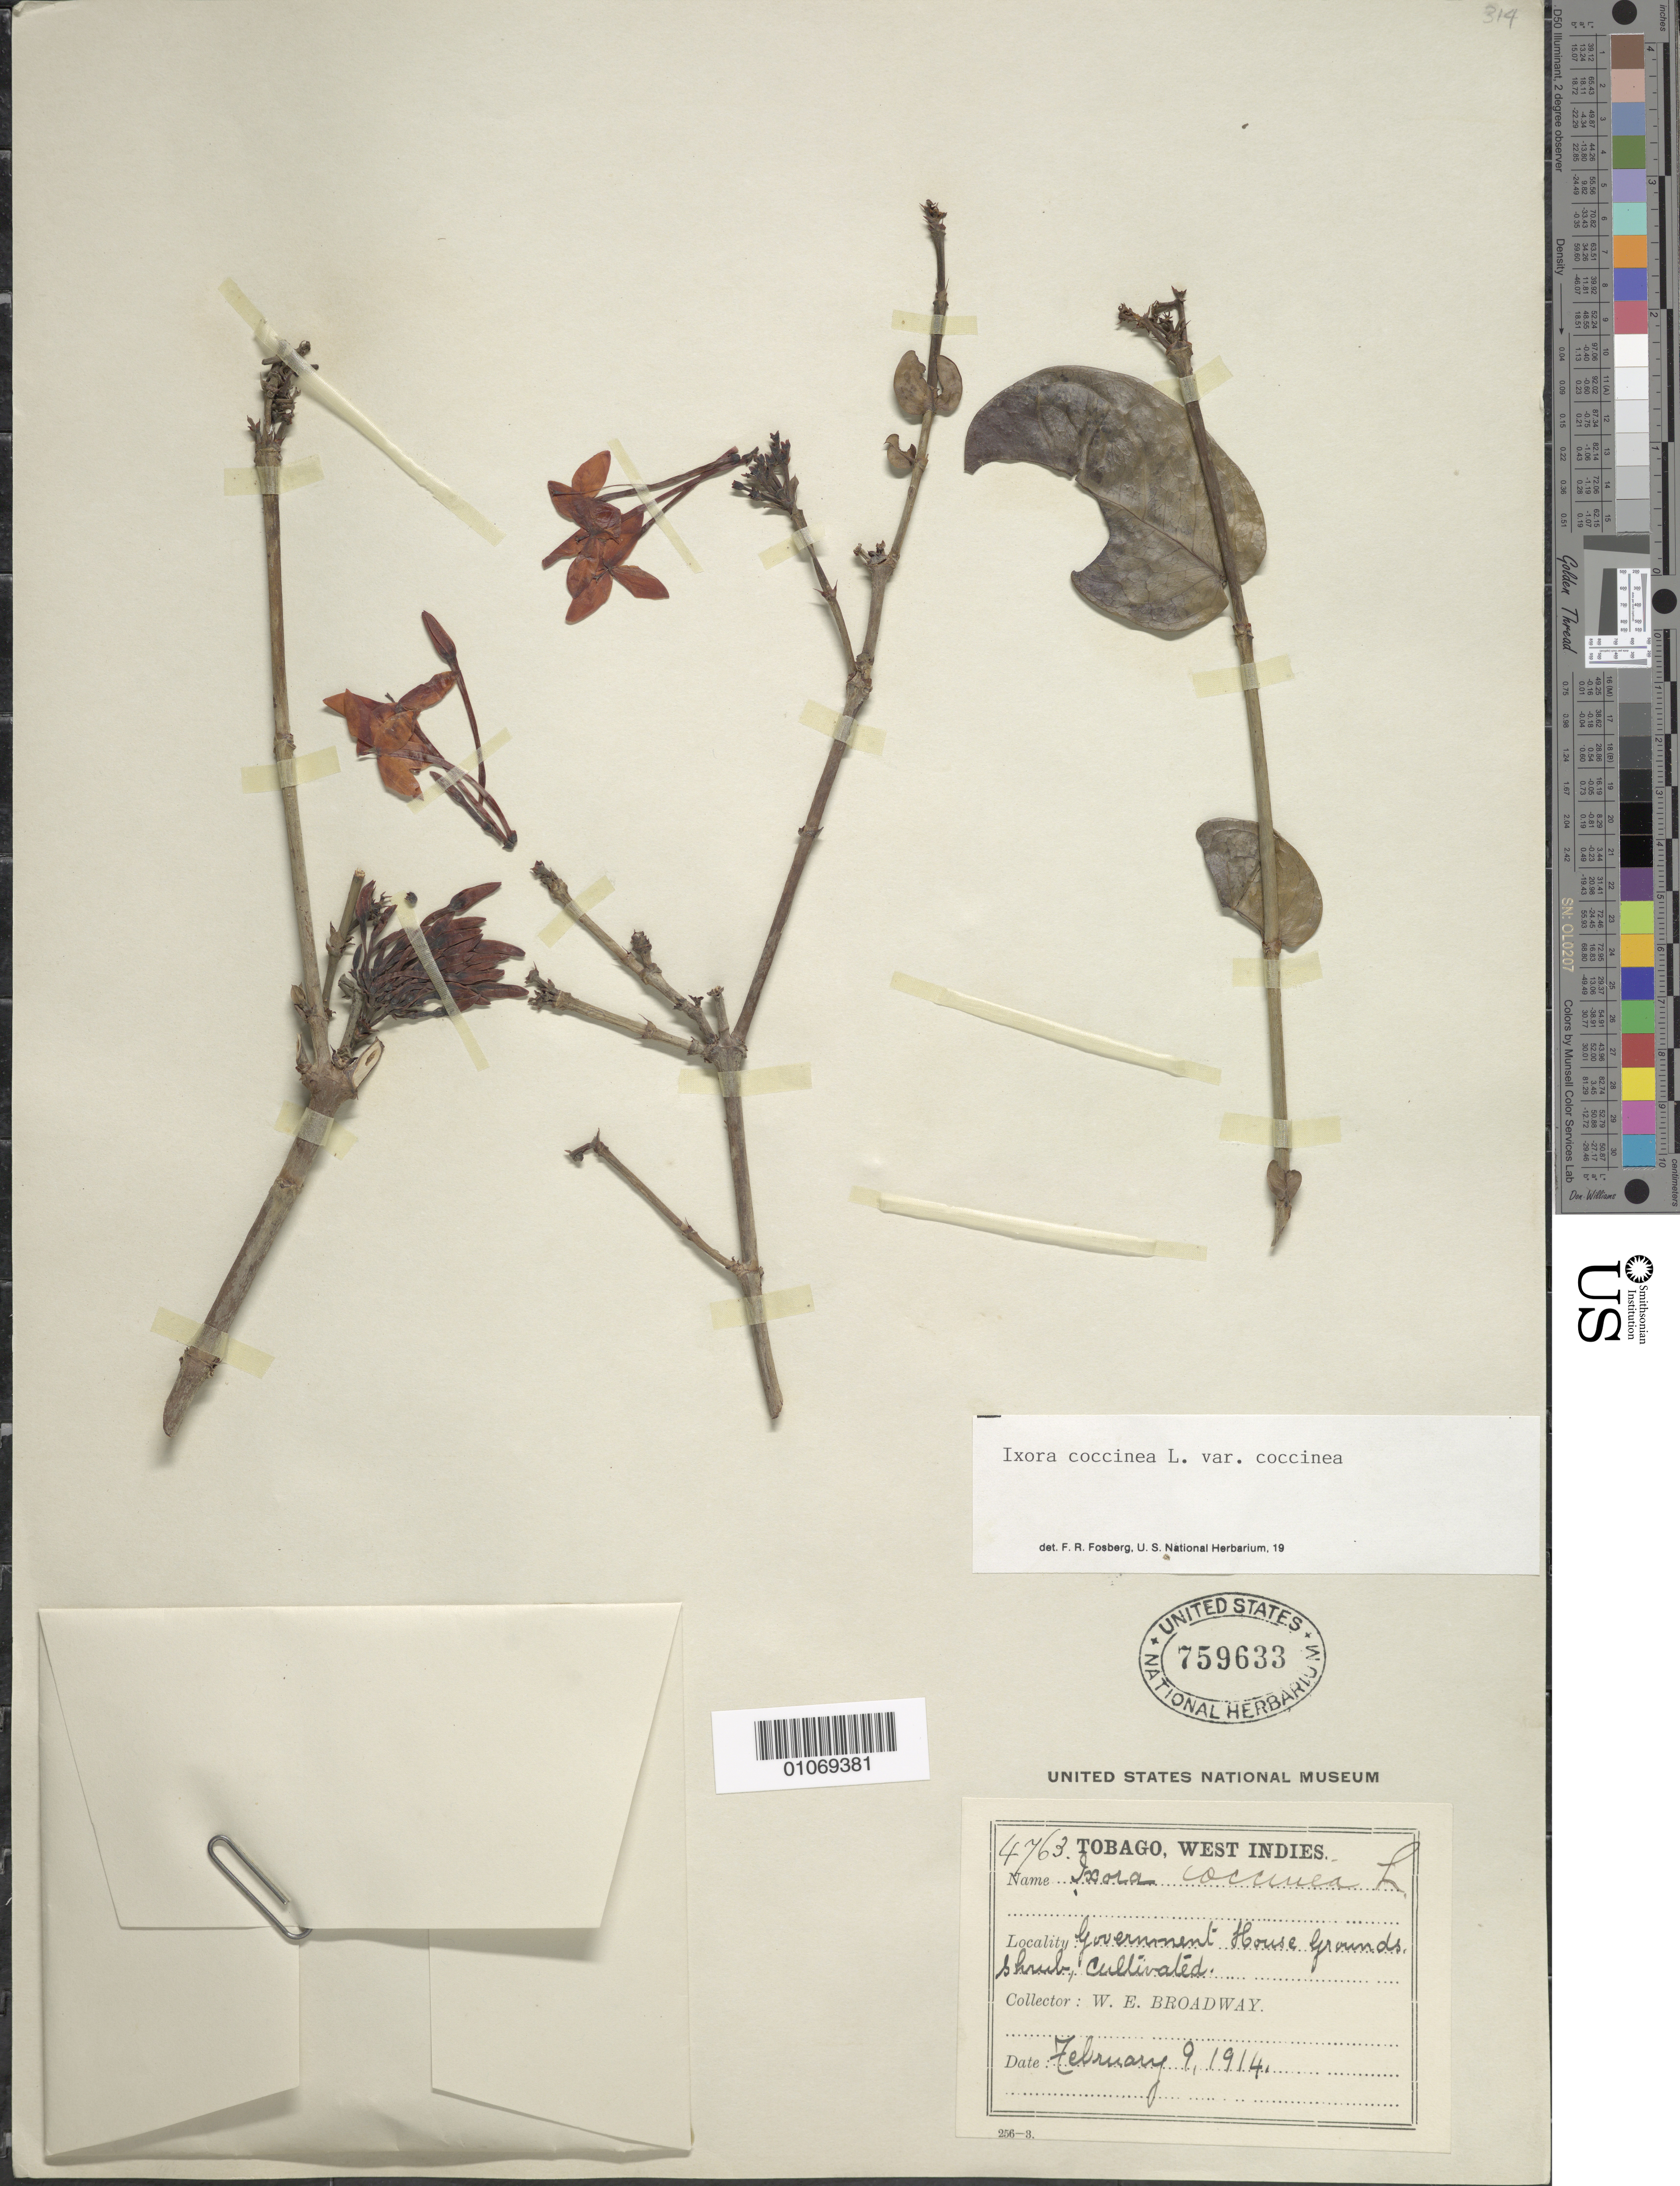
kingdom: Plantae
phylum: Tracheophyta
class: Magnoliopsida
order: Gentianales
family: Rubiaceae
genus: Ixora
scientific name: Ixora coccinea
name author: L.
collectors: W. E. Broadway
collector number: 4763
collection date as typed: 09 Feb 1914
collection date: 1914-02-09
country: Trinidad and Tobago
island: Tobago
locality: Government House grounds.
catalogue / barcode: US 759633